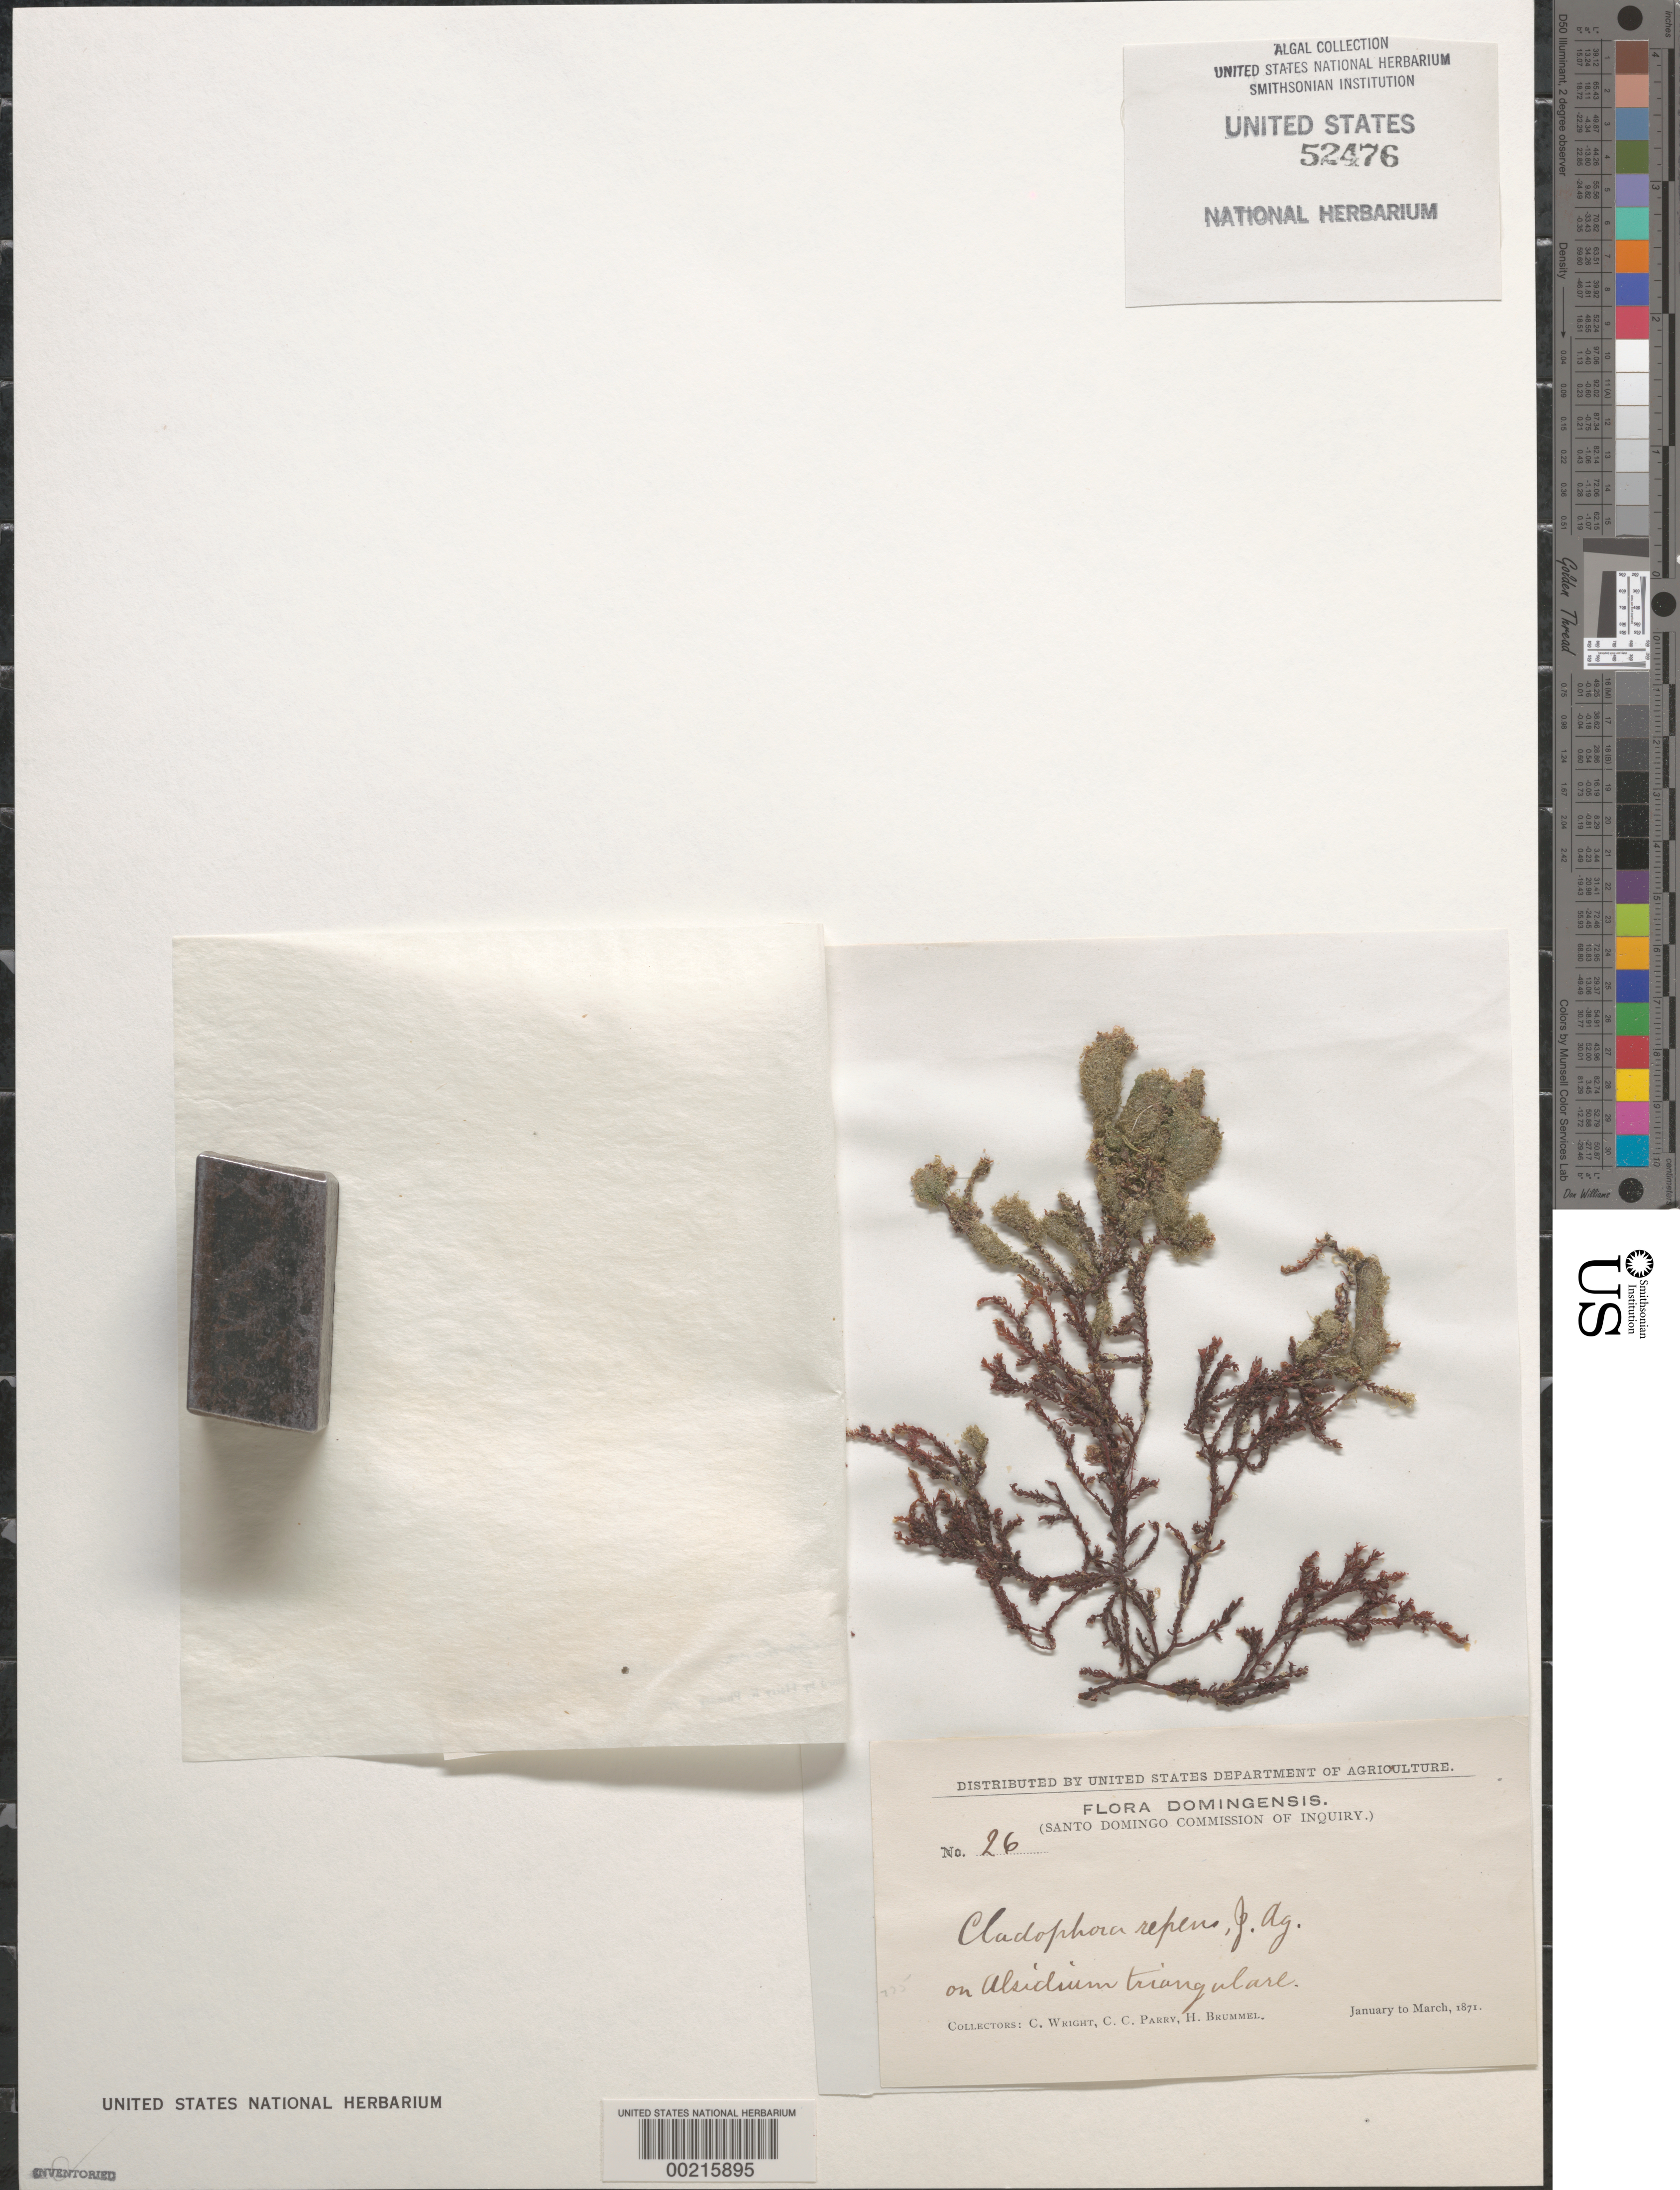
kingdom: Plantae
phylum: Chlorophyta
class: Ulvophyceae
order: Cladophorales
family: Cladophoraceae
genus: Cladophora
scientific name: Cladophora vagabunda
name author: (L.) C. Hoek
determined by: Algae name updating Project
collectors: C. Wright, C. C. Parry & H. Brummel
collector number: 26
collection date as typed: Jan 1871 to -- Mar 1871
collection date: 1871-01/1871-03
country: Dominican Republic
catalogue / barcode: US 52476